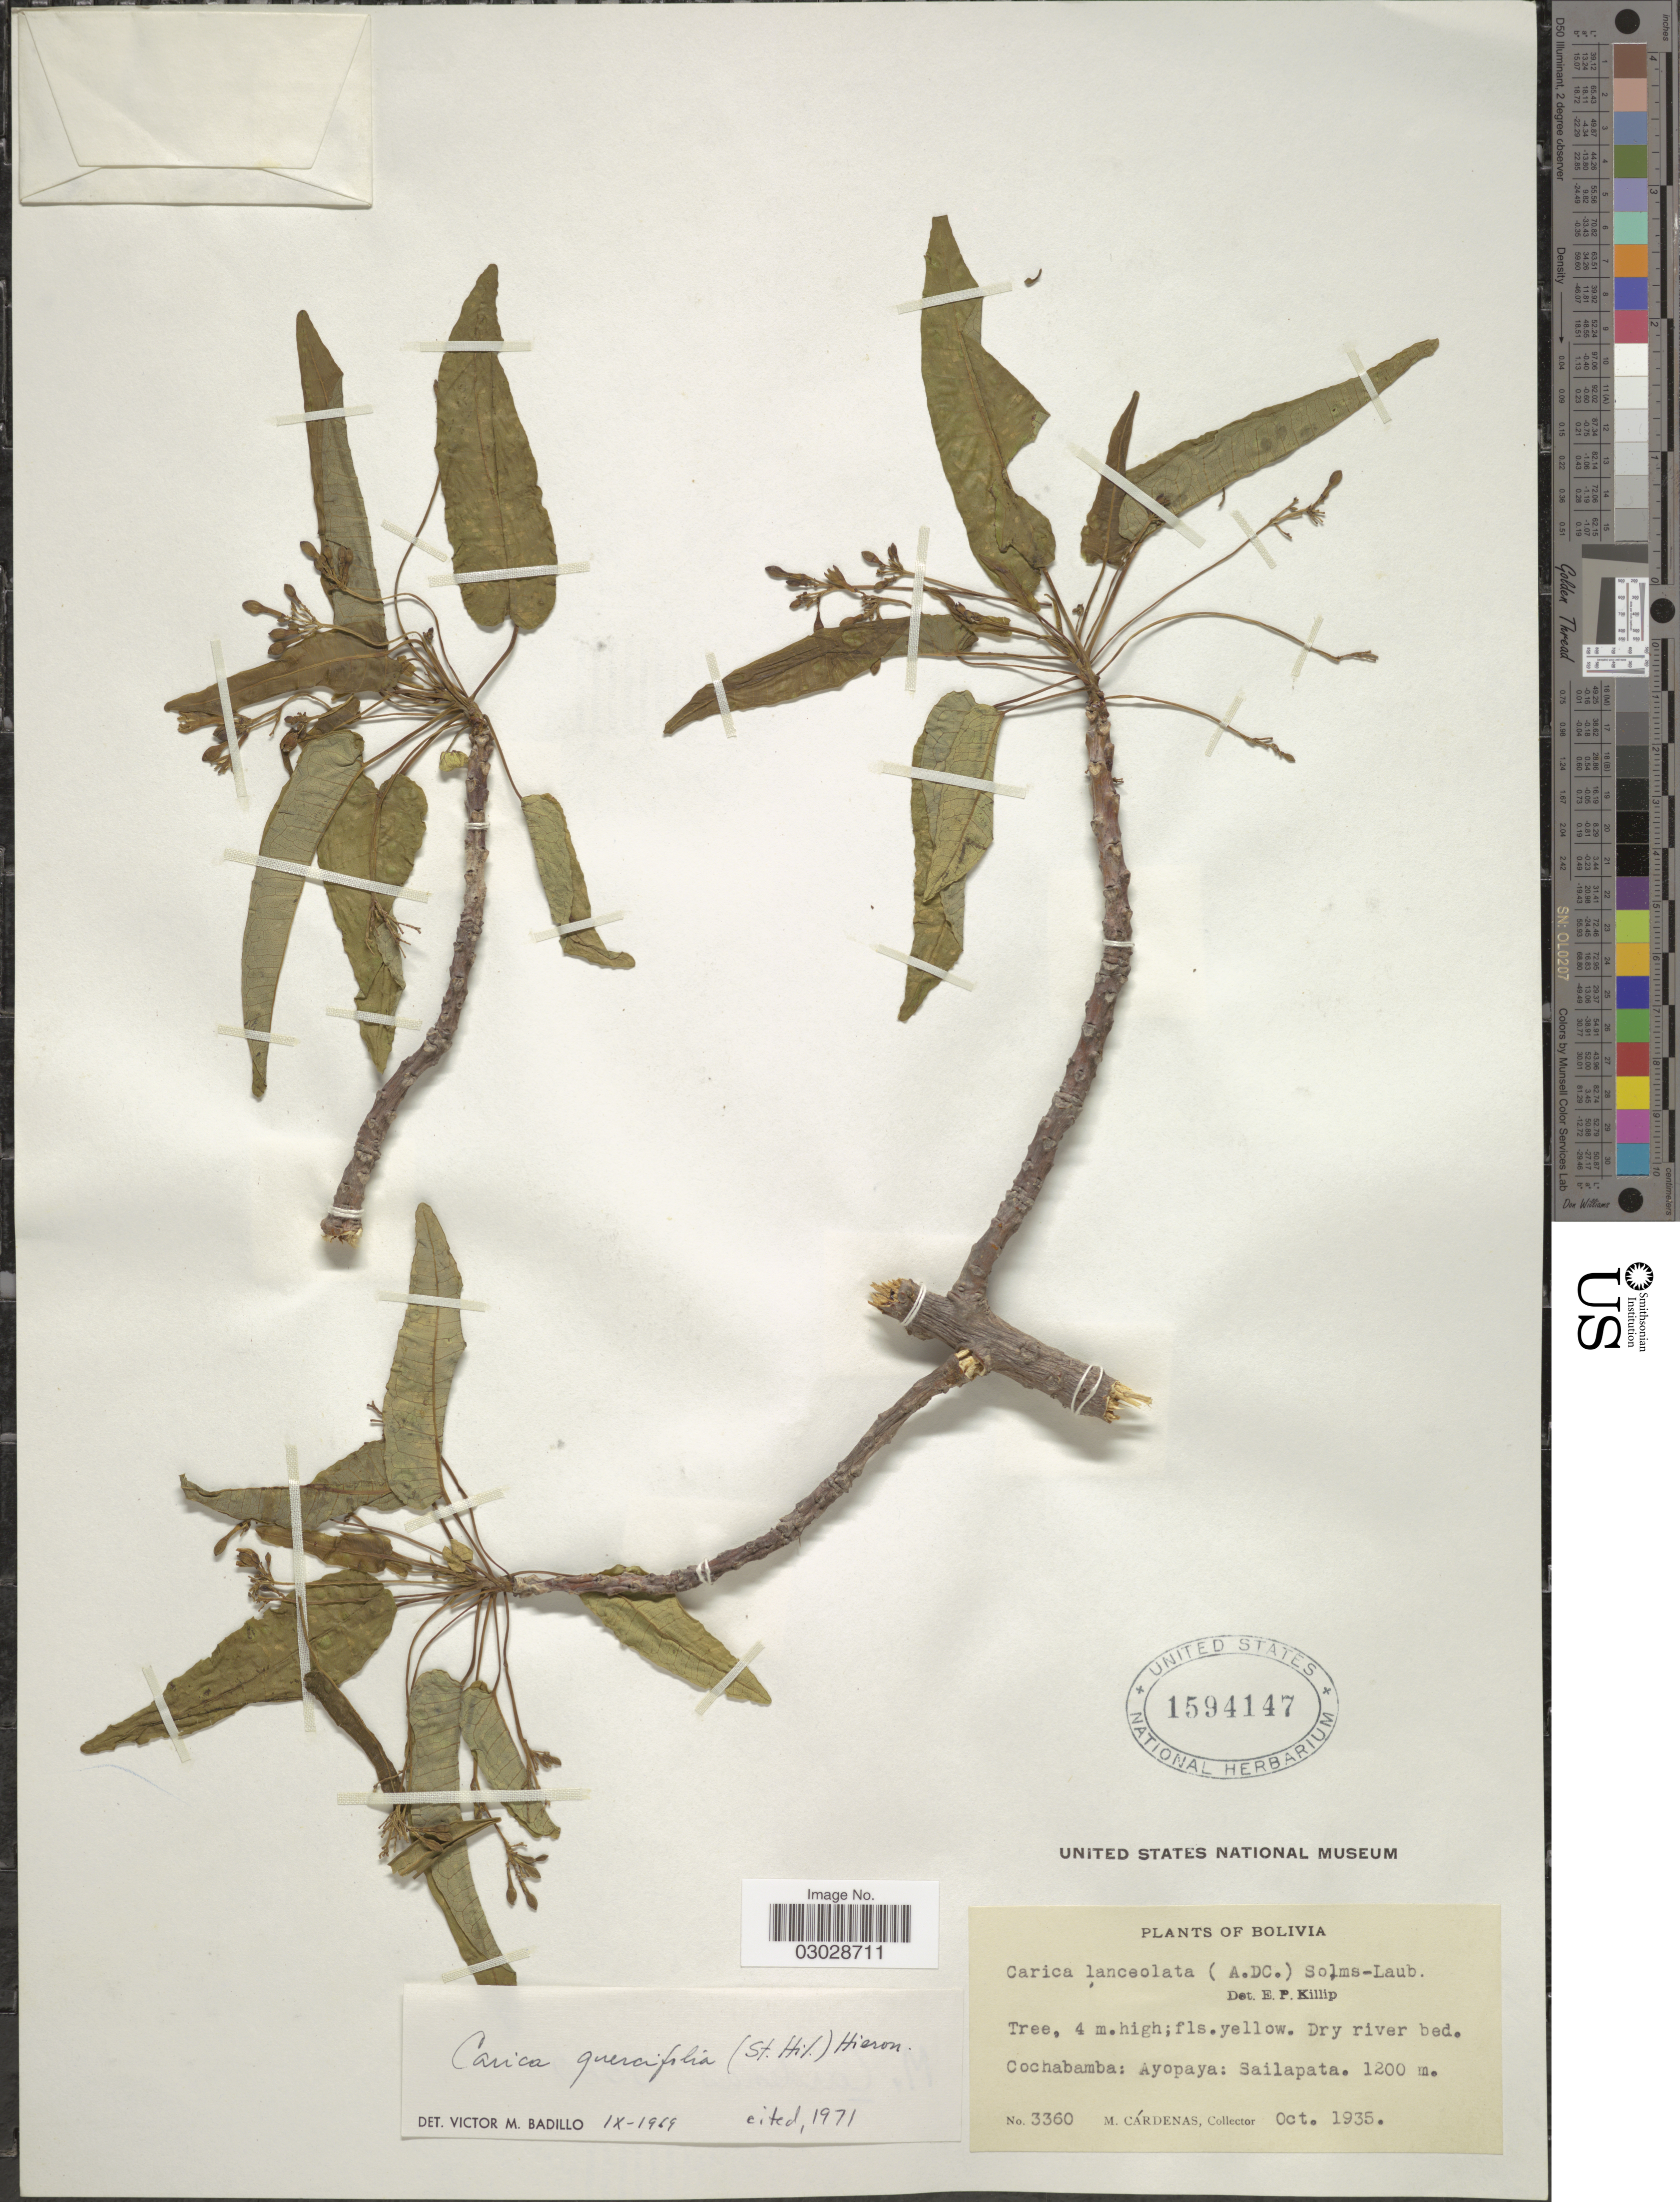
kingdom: Plantae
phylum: Tracheophyta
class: Magnoliopsida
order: Brassicales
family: Caricaceae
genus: Vasconcellea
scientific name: Vasconcellea quercifolia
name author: A. St.-Hil.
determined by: Strong, M. T., (US), Smithsonian Institution - National Museum of Natural History (UNITED STATES)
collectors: M. Cárdenas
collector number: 3360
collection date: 1935-10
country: Bolivia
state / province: Cochabamba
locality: Ayopaya: Sailapata.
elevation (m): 1200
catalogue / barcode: US 1594147